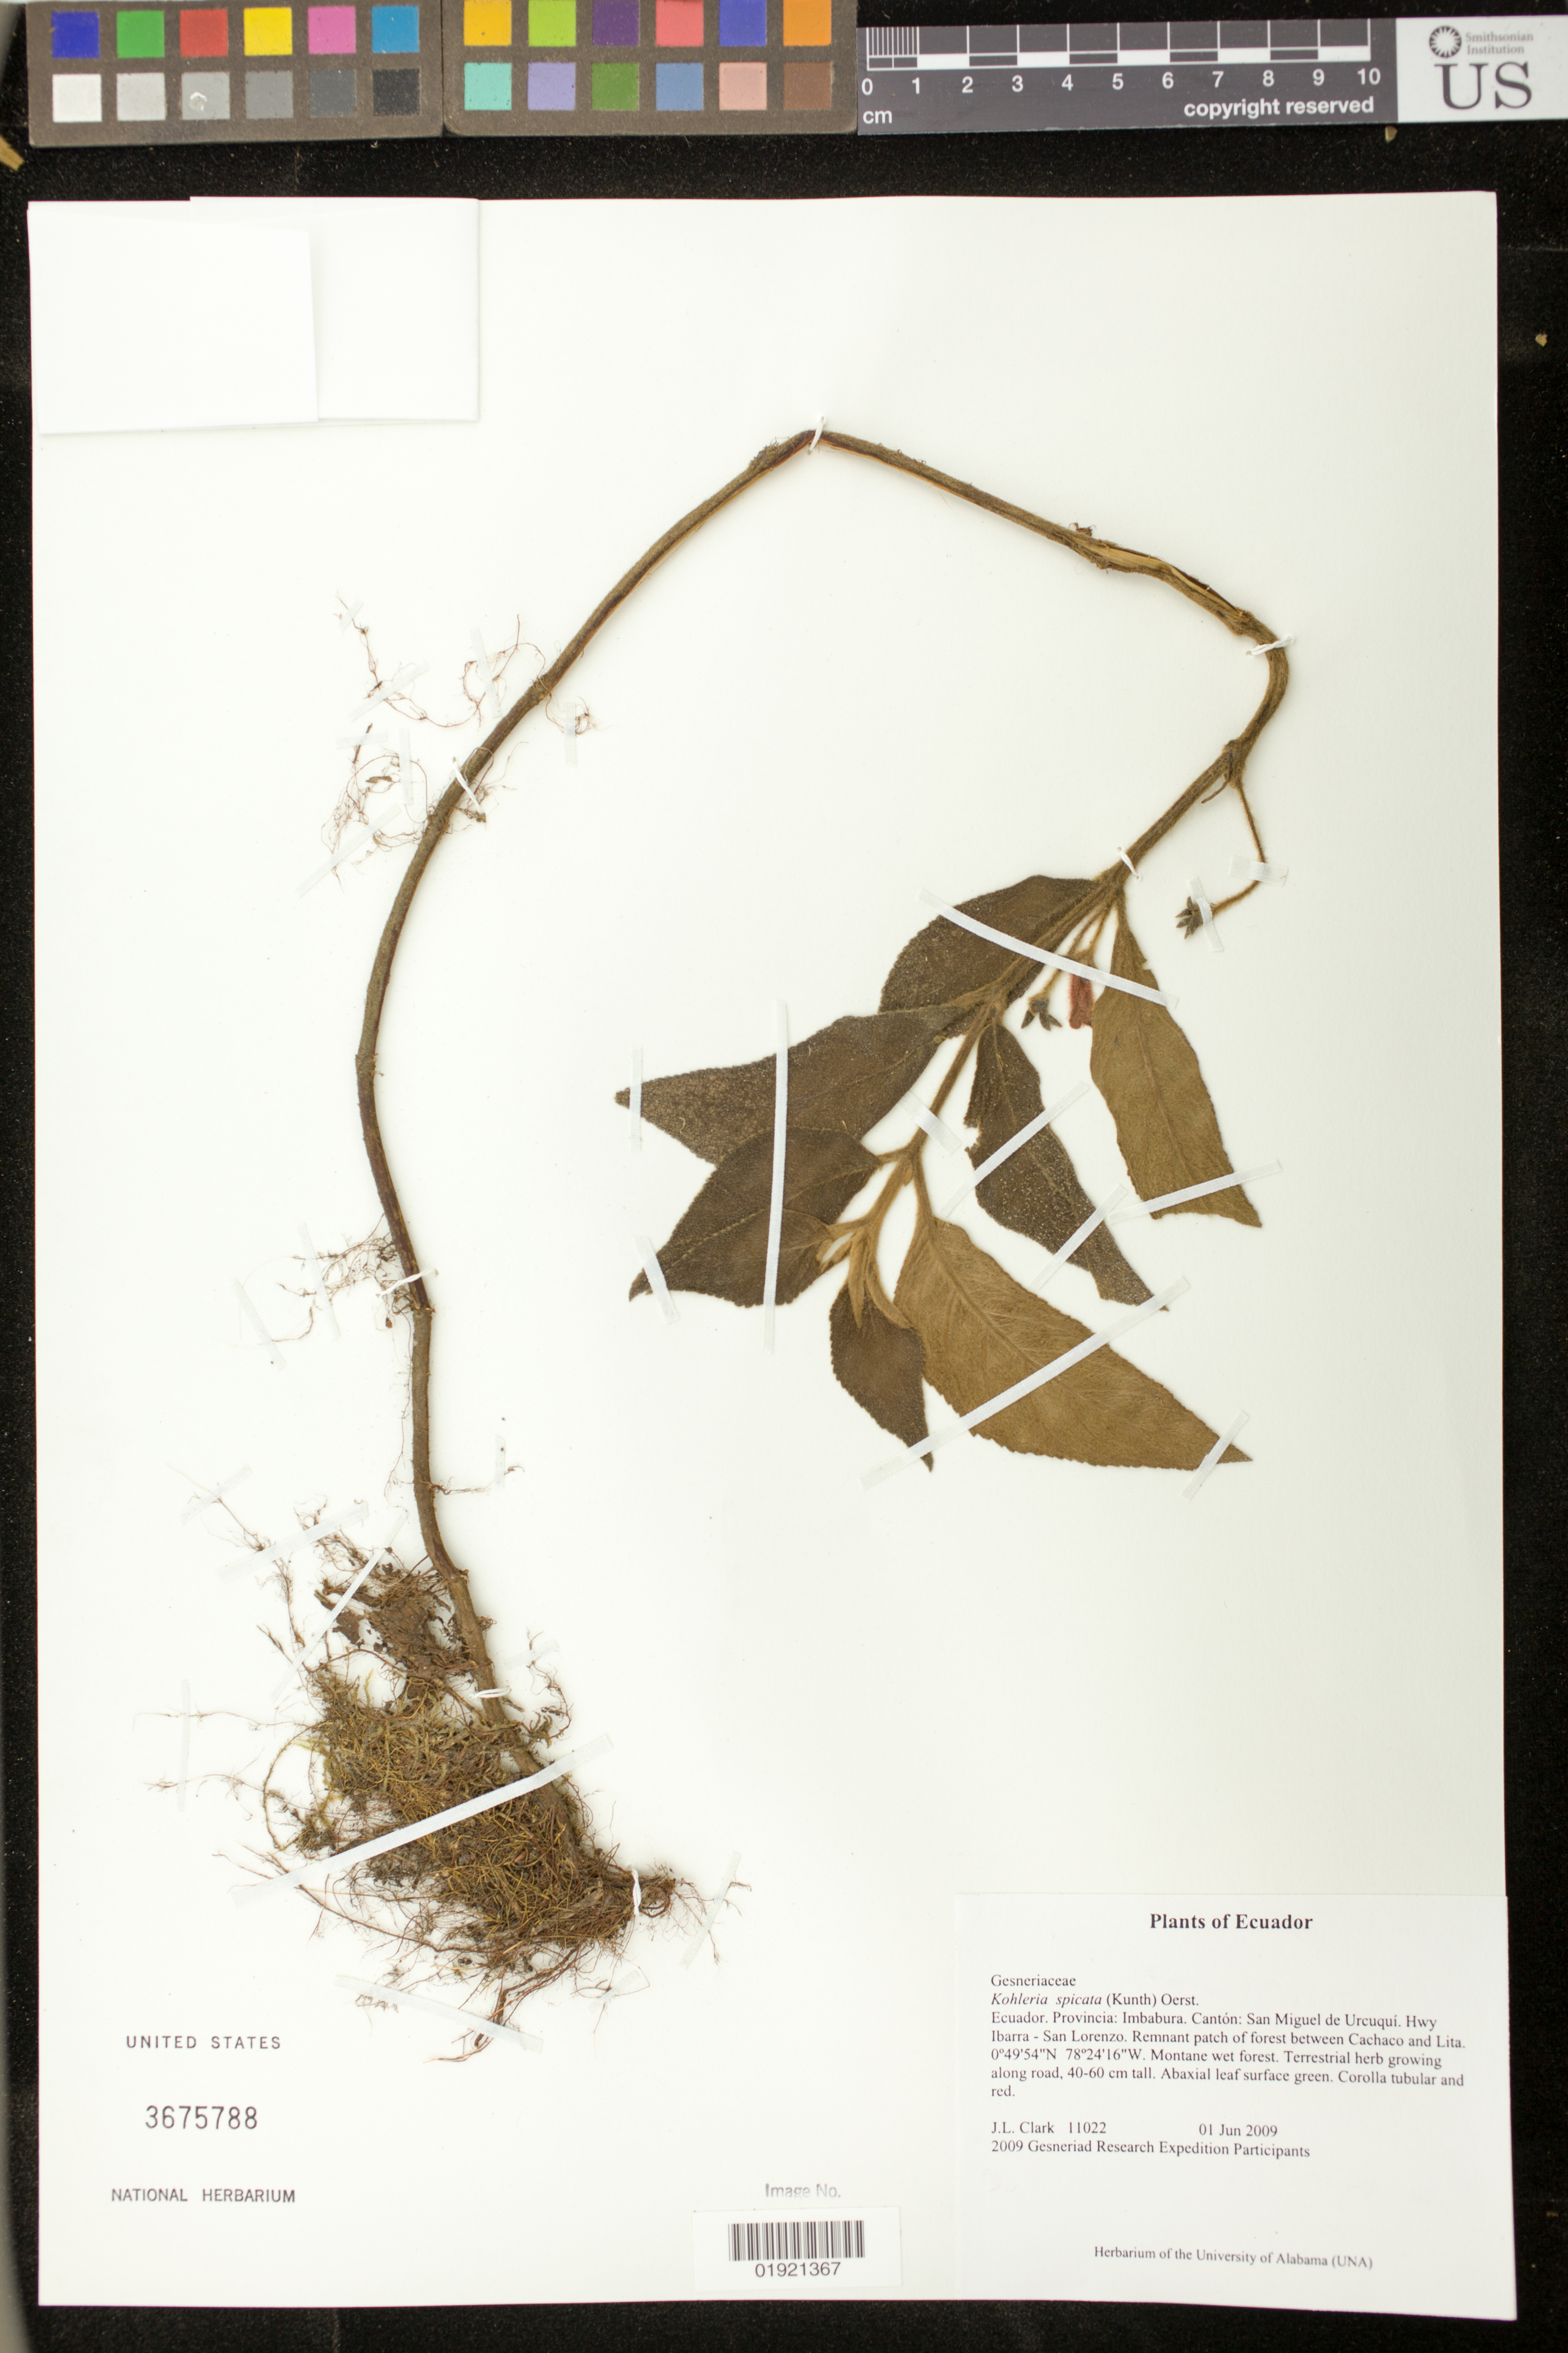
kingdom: Plantae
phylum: Tracheophyta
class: Magnoliopsida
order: Lamiales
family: Gesneriaceae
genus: Kohleria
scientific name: Kohleria spicata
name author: (Kunth) Oerst.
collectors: J. L. Clark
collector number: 11022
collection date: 2009-06-01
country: Ecuador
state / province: Imbabura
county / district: San Miguel de Urcuqui Canton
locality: Hwy Ibarra-San Lorenzo. Remnant patch of forest between Cachaco and Lita.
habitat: Montane wet forest.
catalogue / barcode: US 3675788